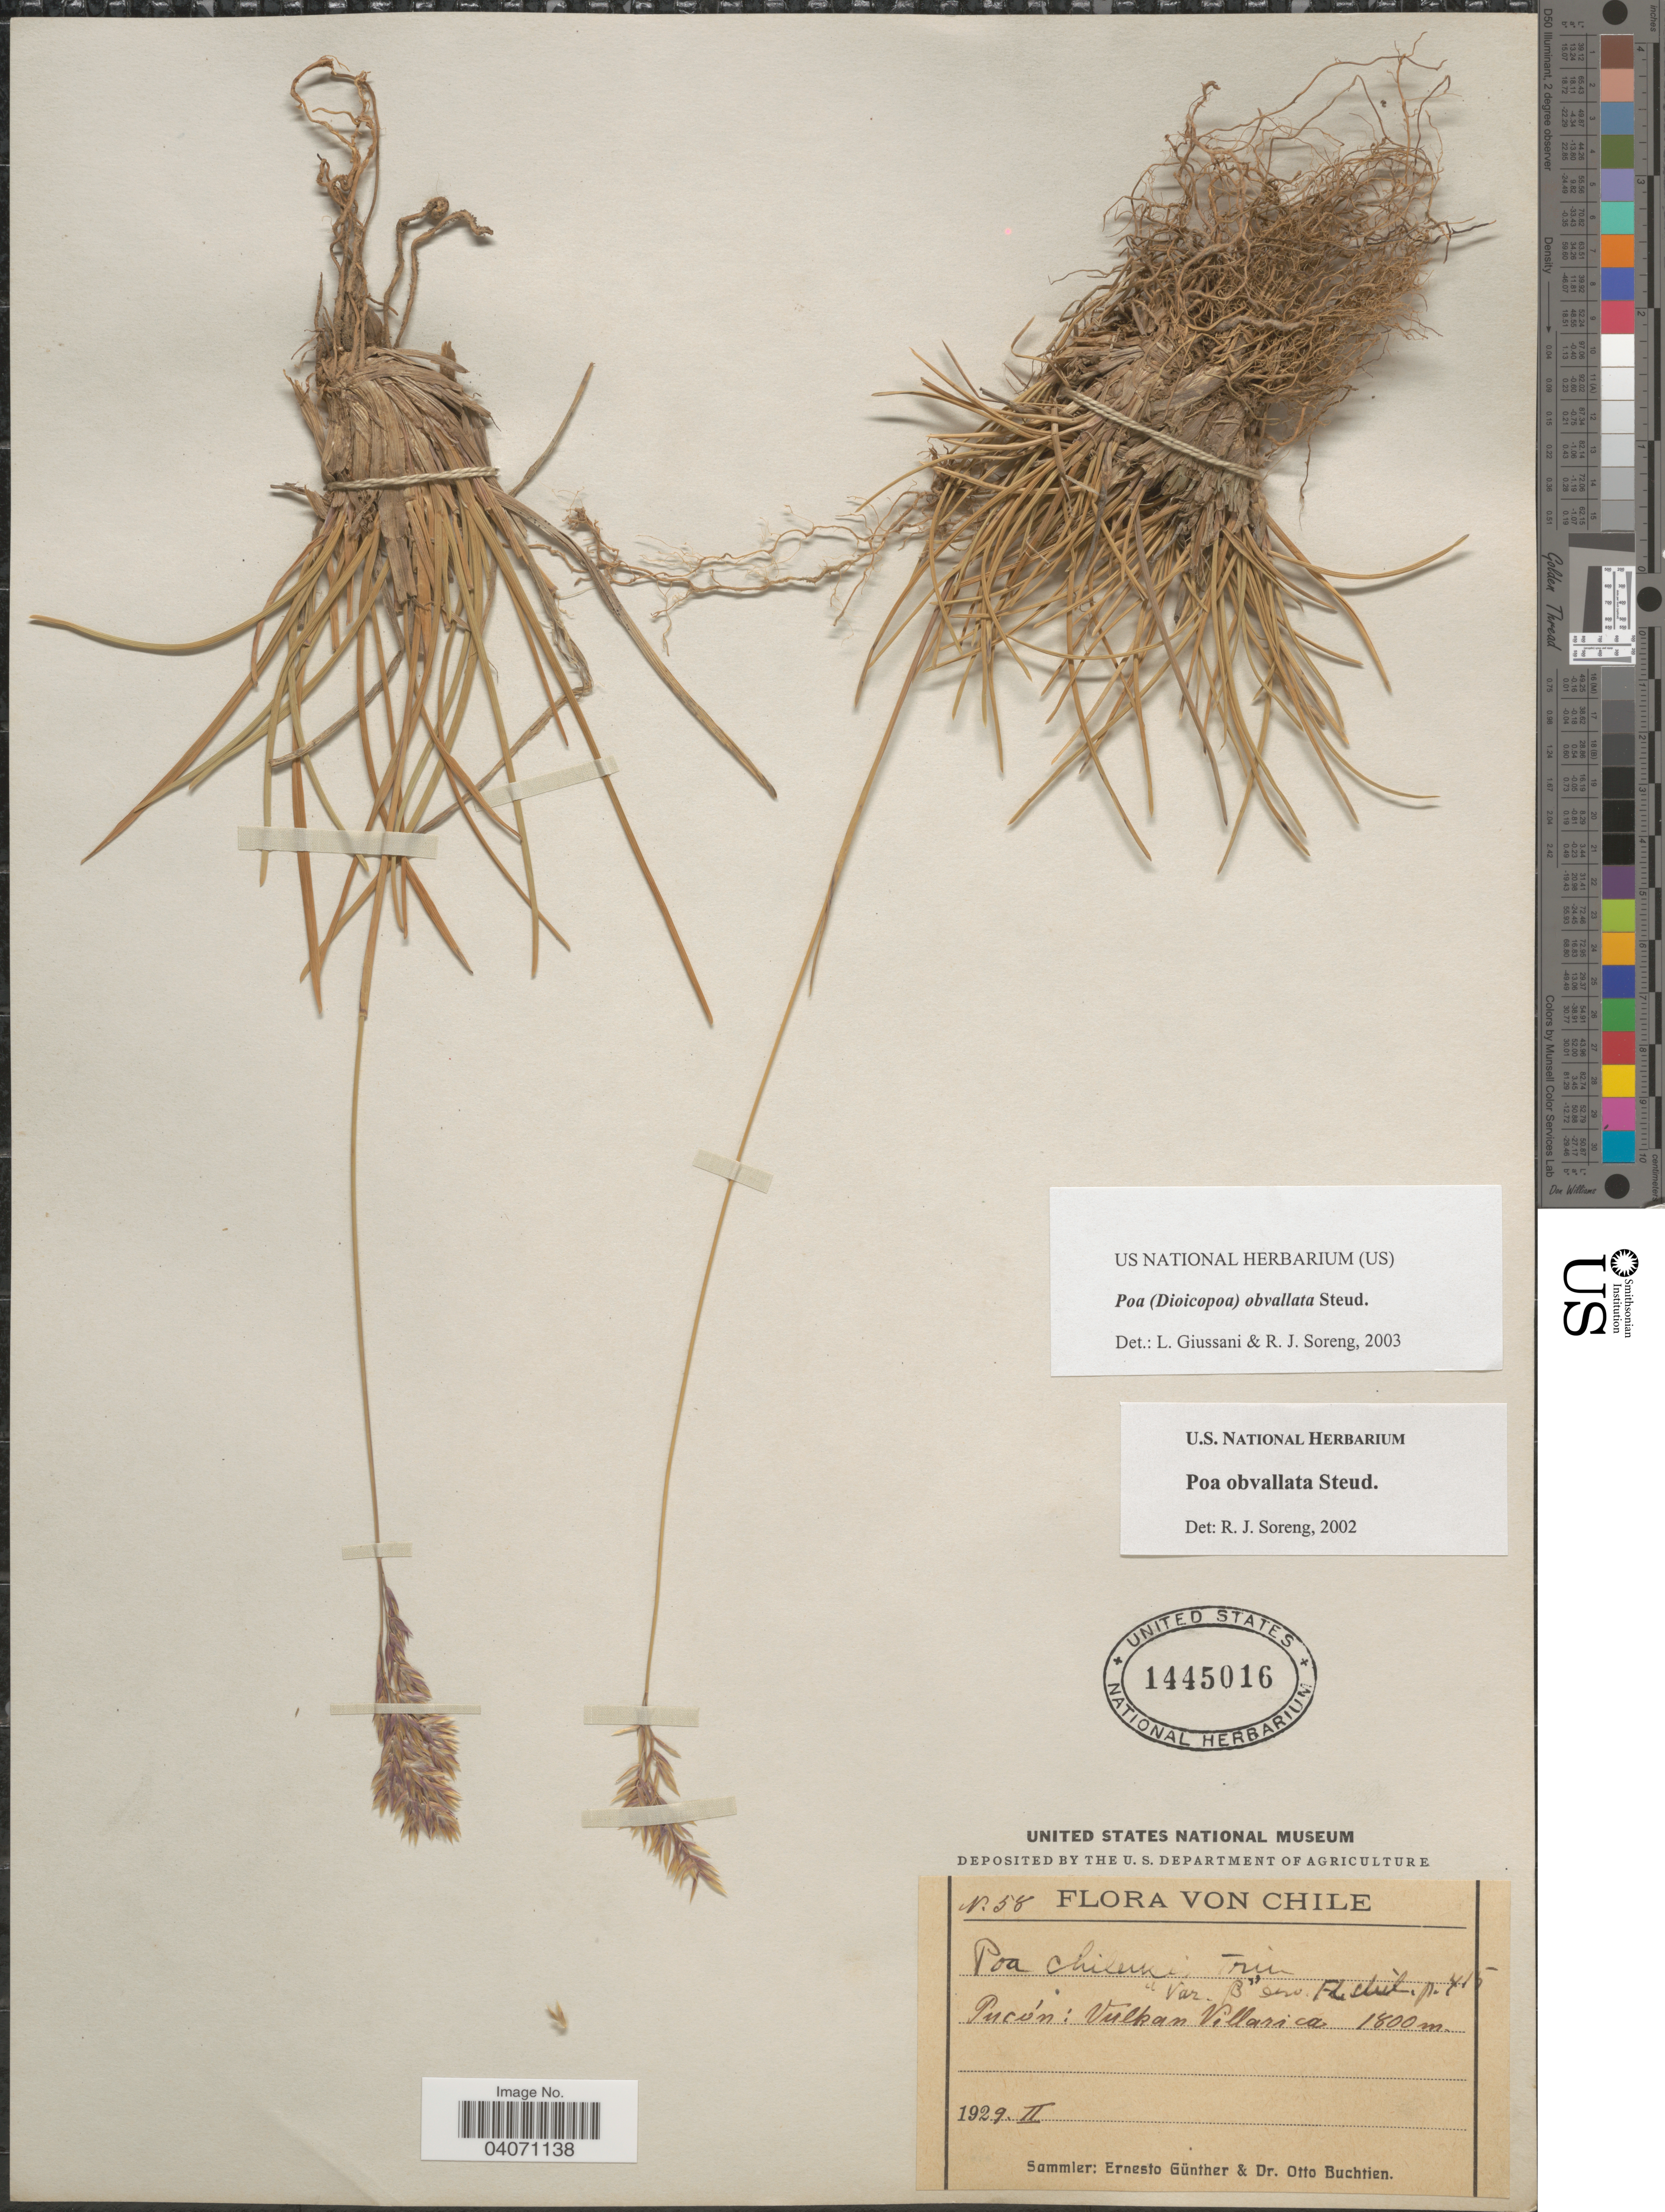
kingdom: Plantae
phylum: Tracheophyta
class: Liliopsida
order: Poales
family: Poaceae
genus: Poa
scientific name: Poa obvallata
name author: Steud.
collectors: E. Gunther & O. Buchtien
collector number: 58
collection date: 1929-02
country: Chile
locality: Pucón: Vulkan Villarica.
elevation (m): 1800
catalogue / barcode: US 1445016